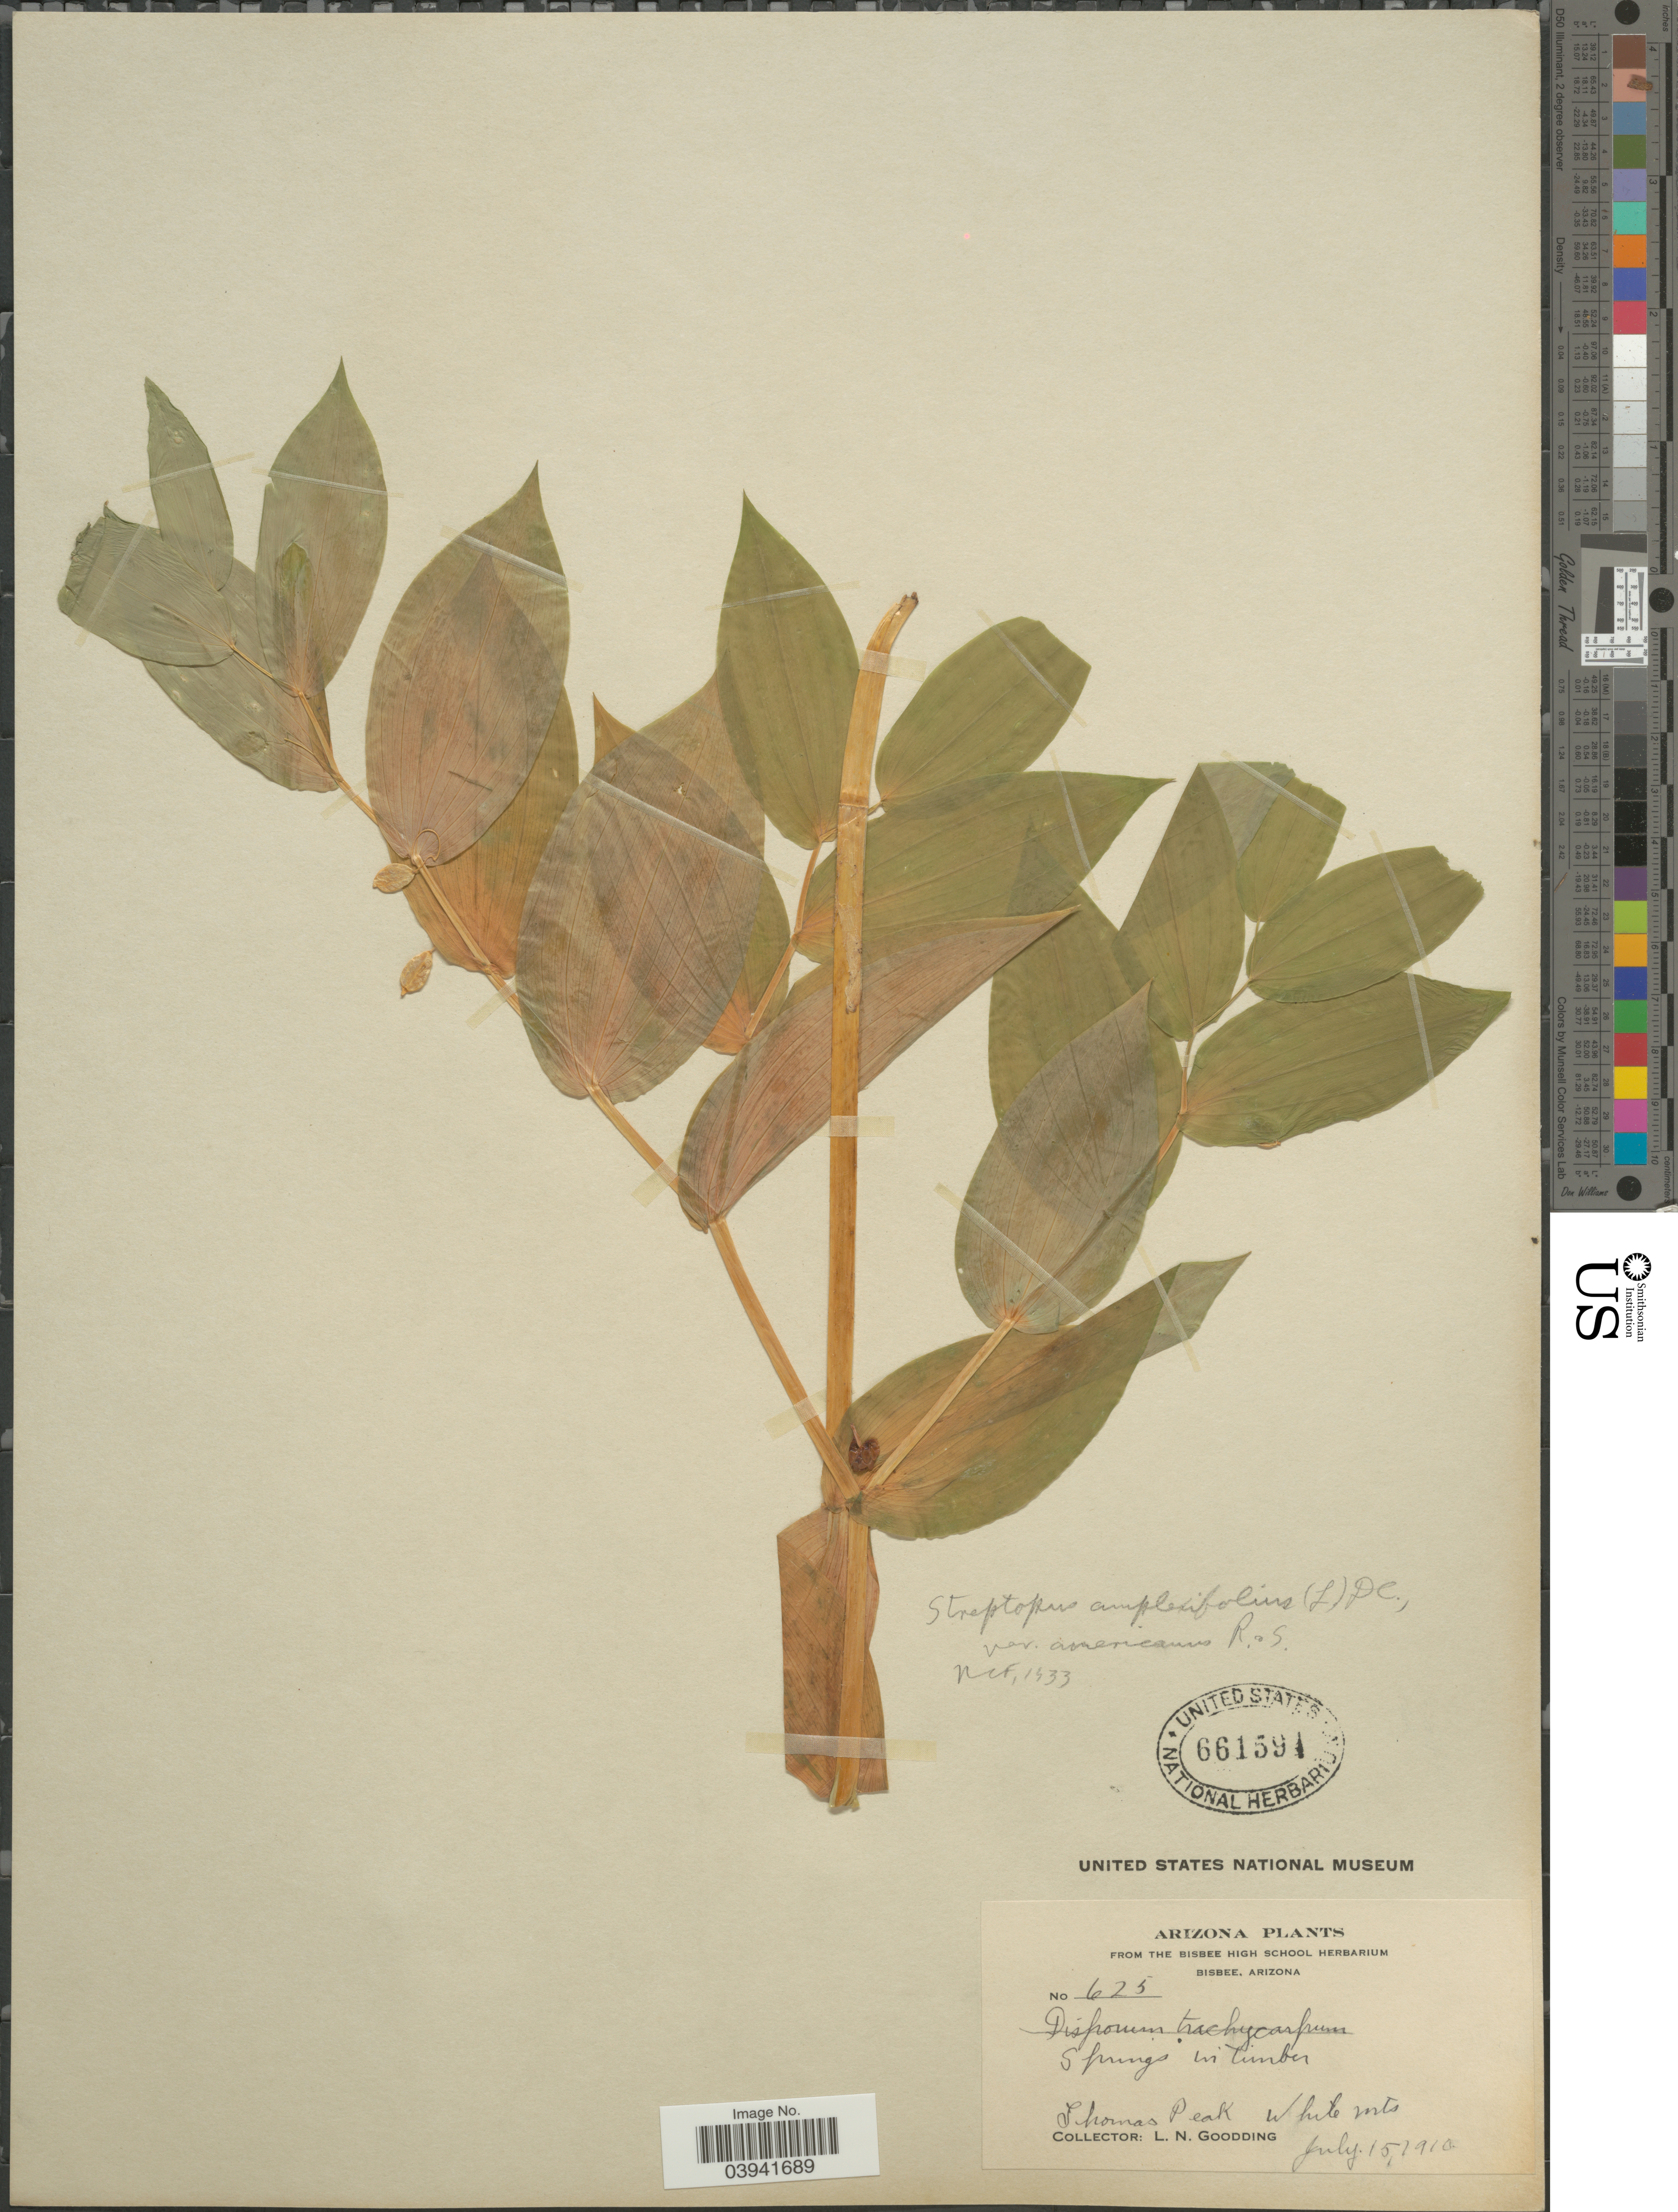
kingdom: Plantae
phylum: Tracheophyta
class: Liliopsida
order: Liliales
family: Liliaceae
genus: Streptopus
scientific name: Streptopus amplexifolius var. americanus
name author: Schult. & Schult. f.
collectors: L. N. Goodding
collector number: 625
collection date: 1910-07-15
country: United States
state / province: Arizona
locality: Thomas Peak, White Mts.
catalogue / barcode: US 661591